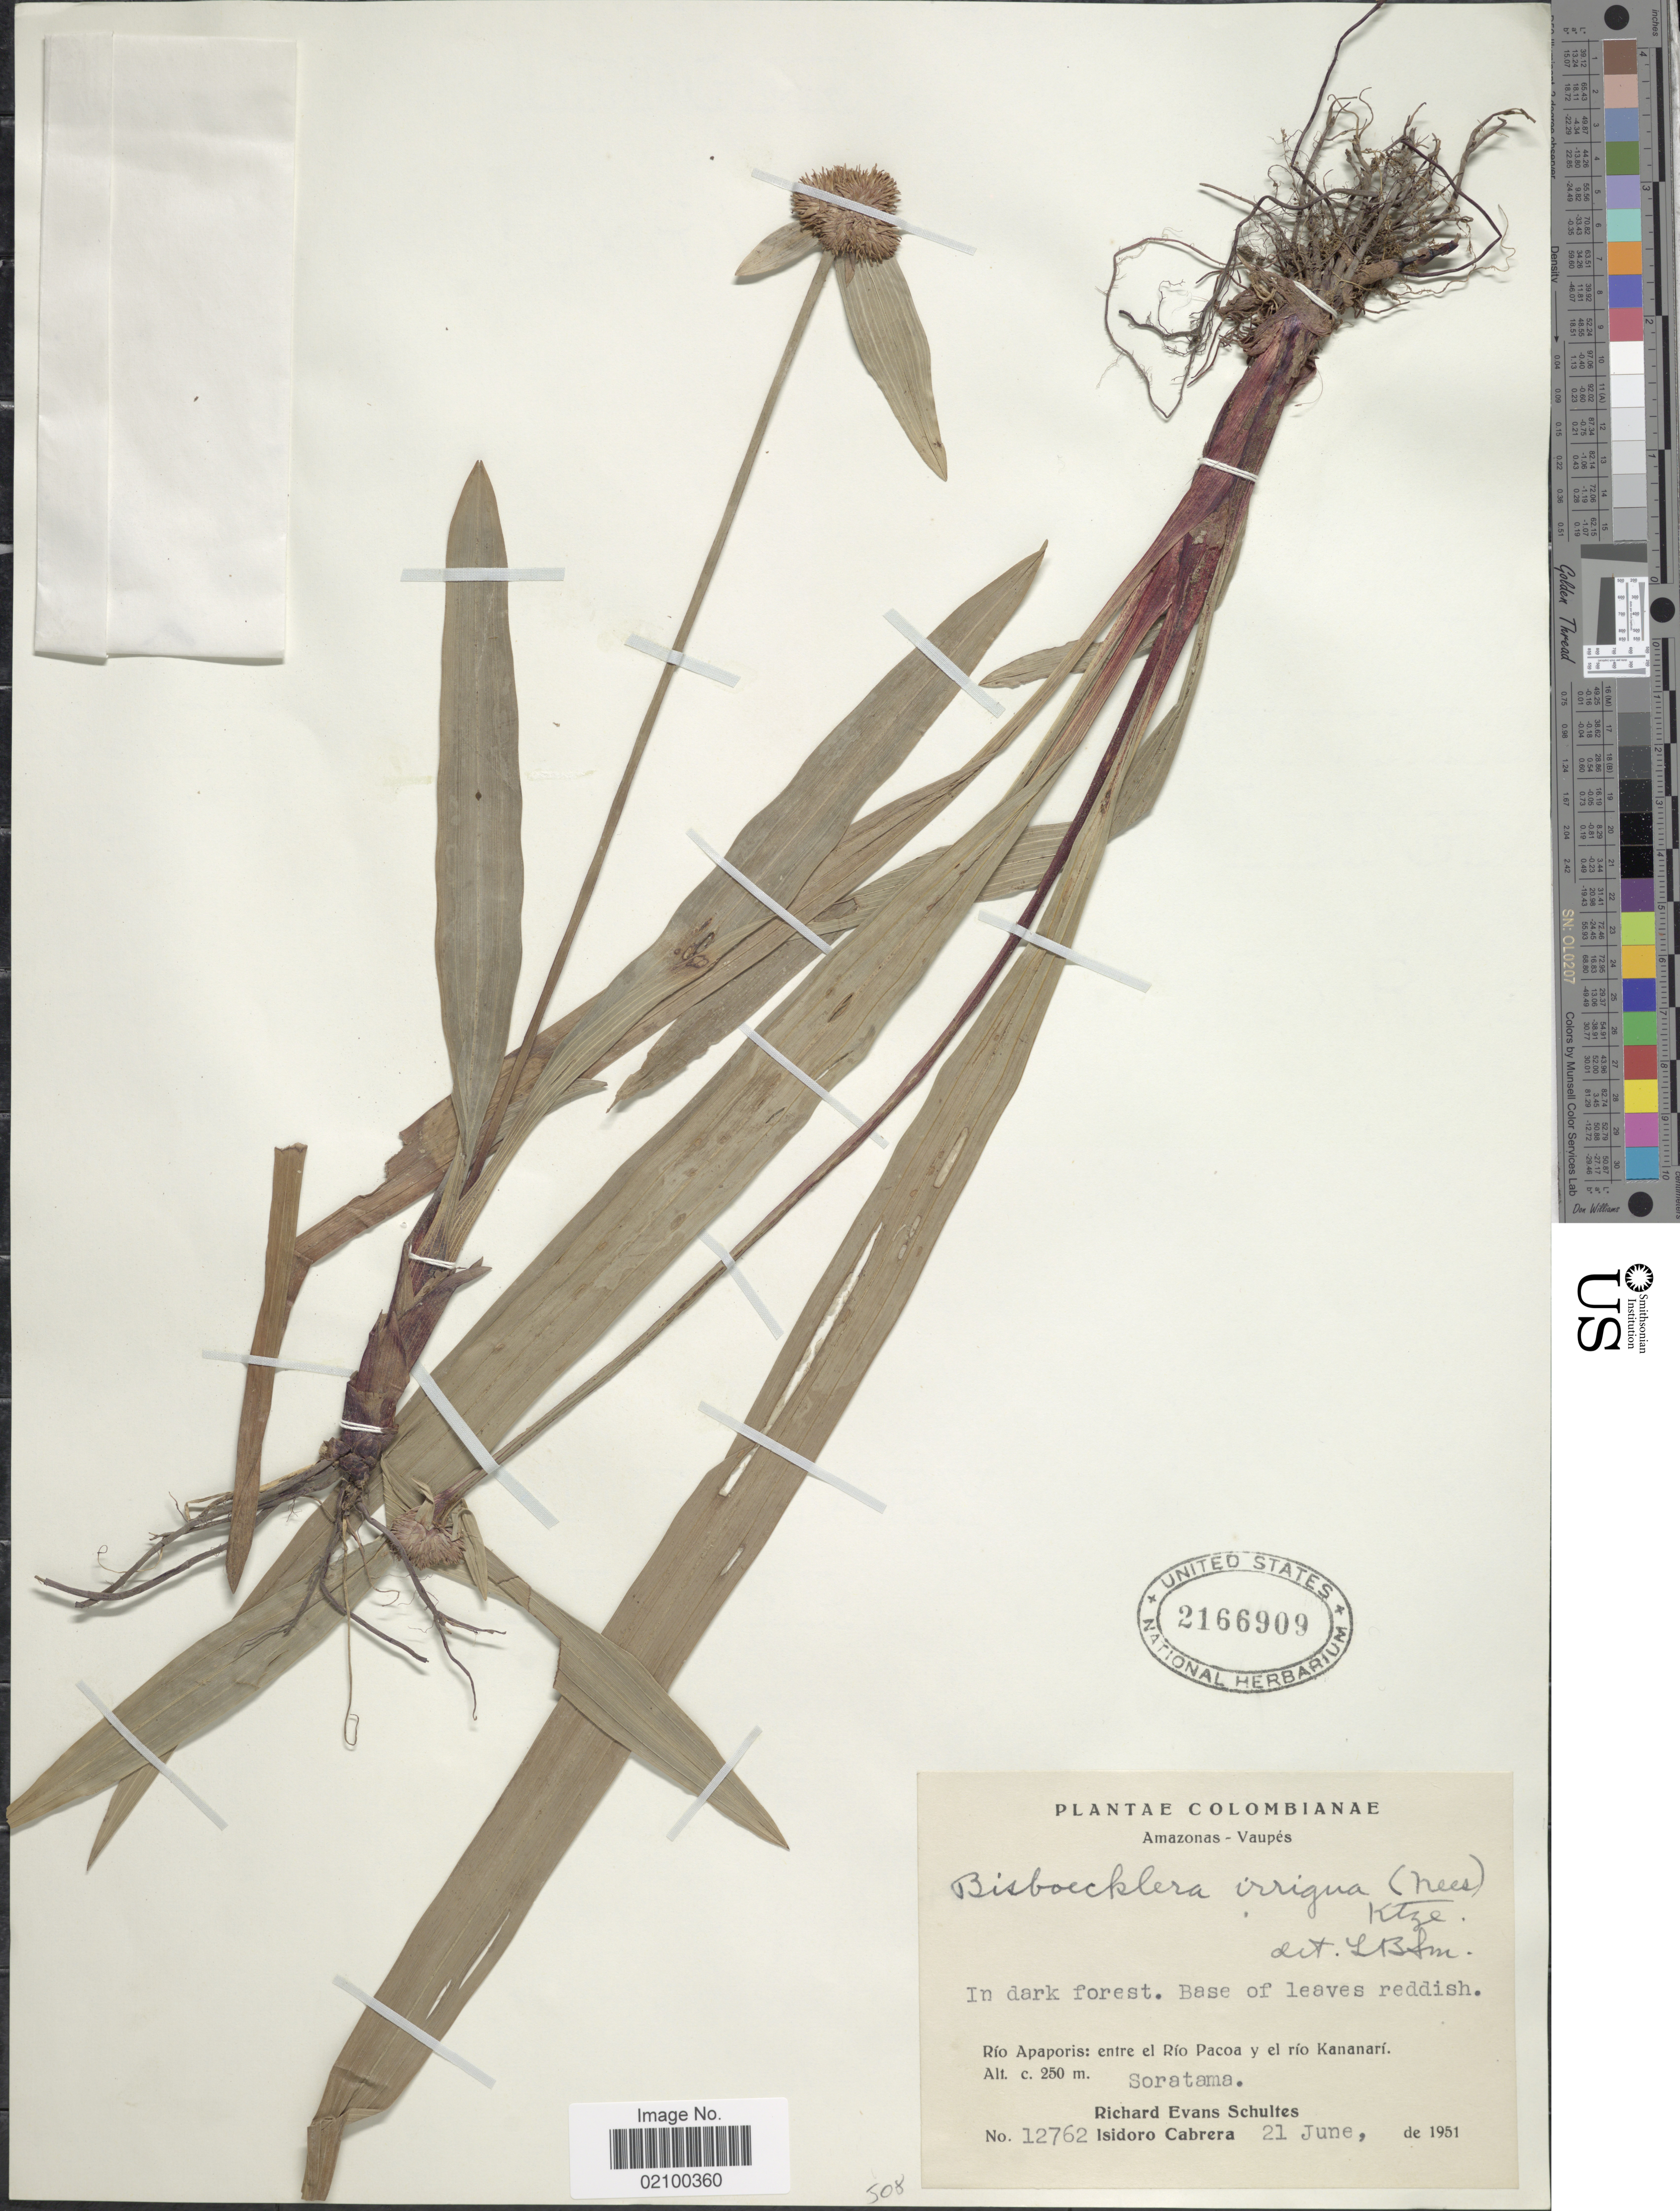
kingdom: Plantae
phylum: Tracheophyta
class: Liliopsida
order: Poales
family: Cyperaceae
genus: Bisboeckelera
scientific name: Bisboeckelera irrigua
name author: (Nees) Kuntze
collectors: R. E. Schultes & I. Cabrera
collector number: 12762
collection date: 1951-06-21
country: Colombia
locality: Amazonas - Vapues. Rio Apaporis; entre el Rio Pacoa y el rio Kananari. Soratama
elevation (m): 250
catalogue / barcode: US 2166909